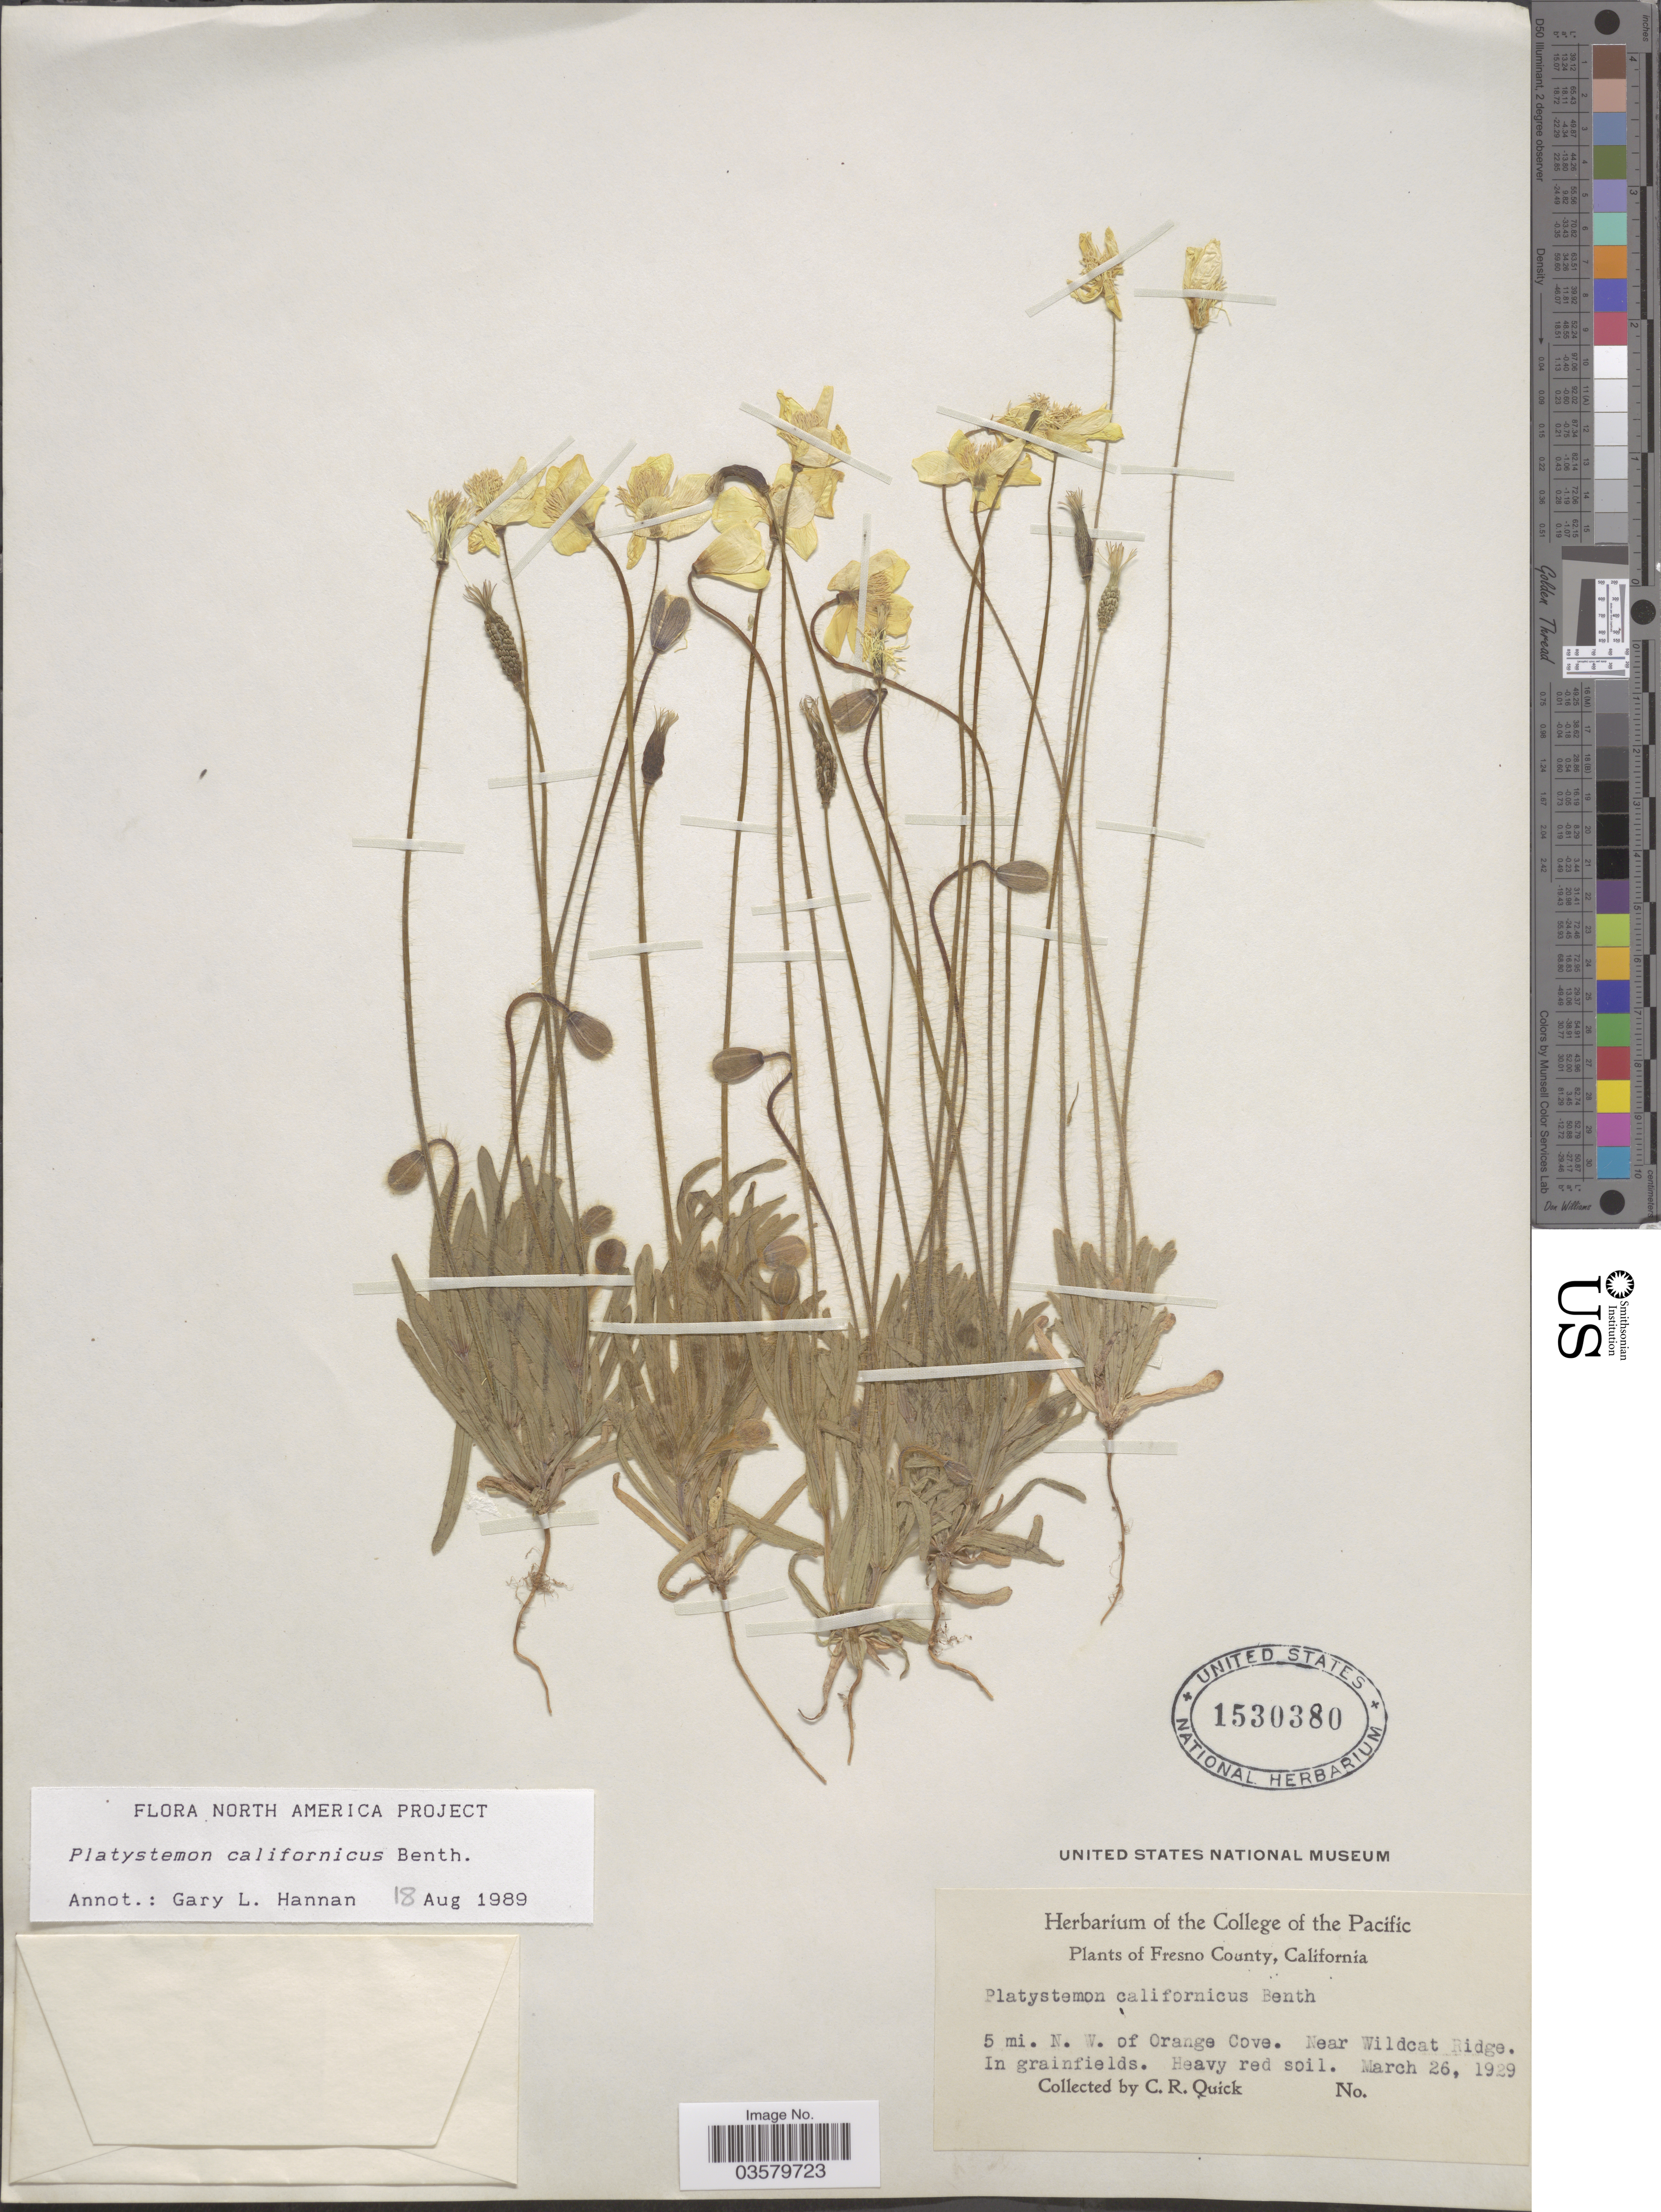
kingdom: Plantae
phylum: Tracheophyta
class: Magnoliopsida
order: Ranunculales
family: Papaveraceae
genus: Platystemon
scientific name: Platystemon californicus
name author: Benth.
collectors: C. Quick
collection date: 1929-03-26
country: United States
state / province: California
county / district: Fresno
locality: Fresno County. 5 mi. N. W. of Orange Cove. Near Wildcat Ridge.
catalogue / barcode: US 1530380